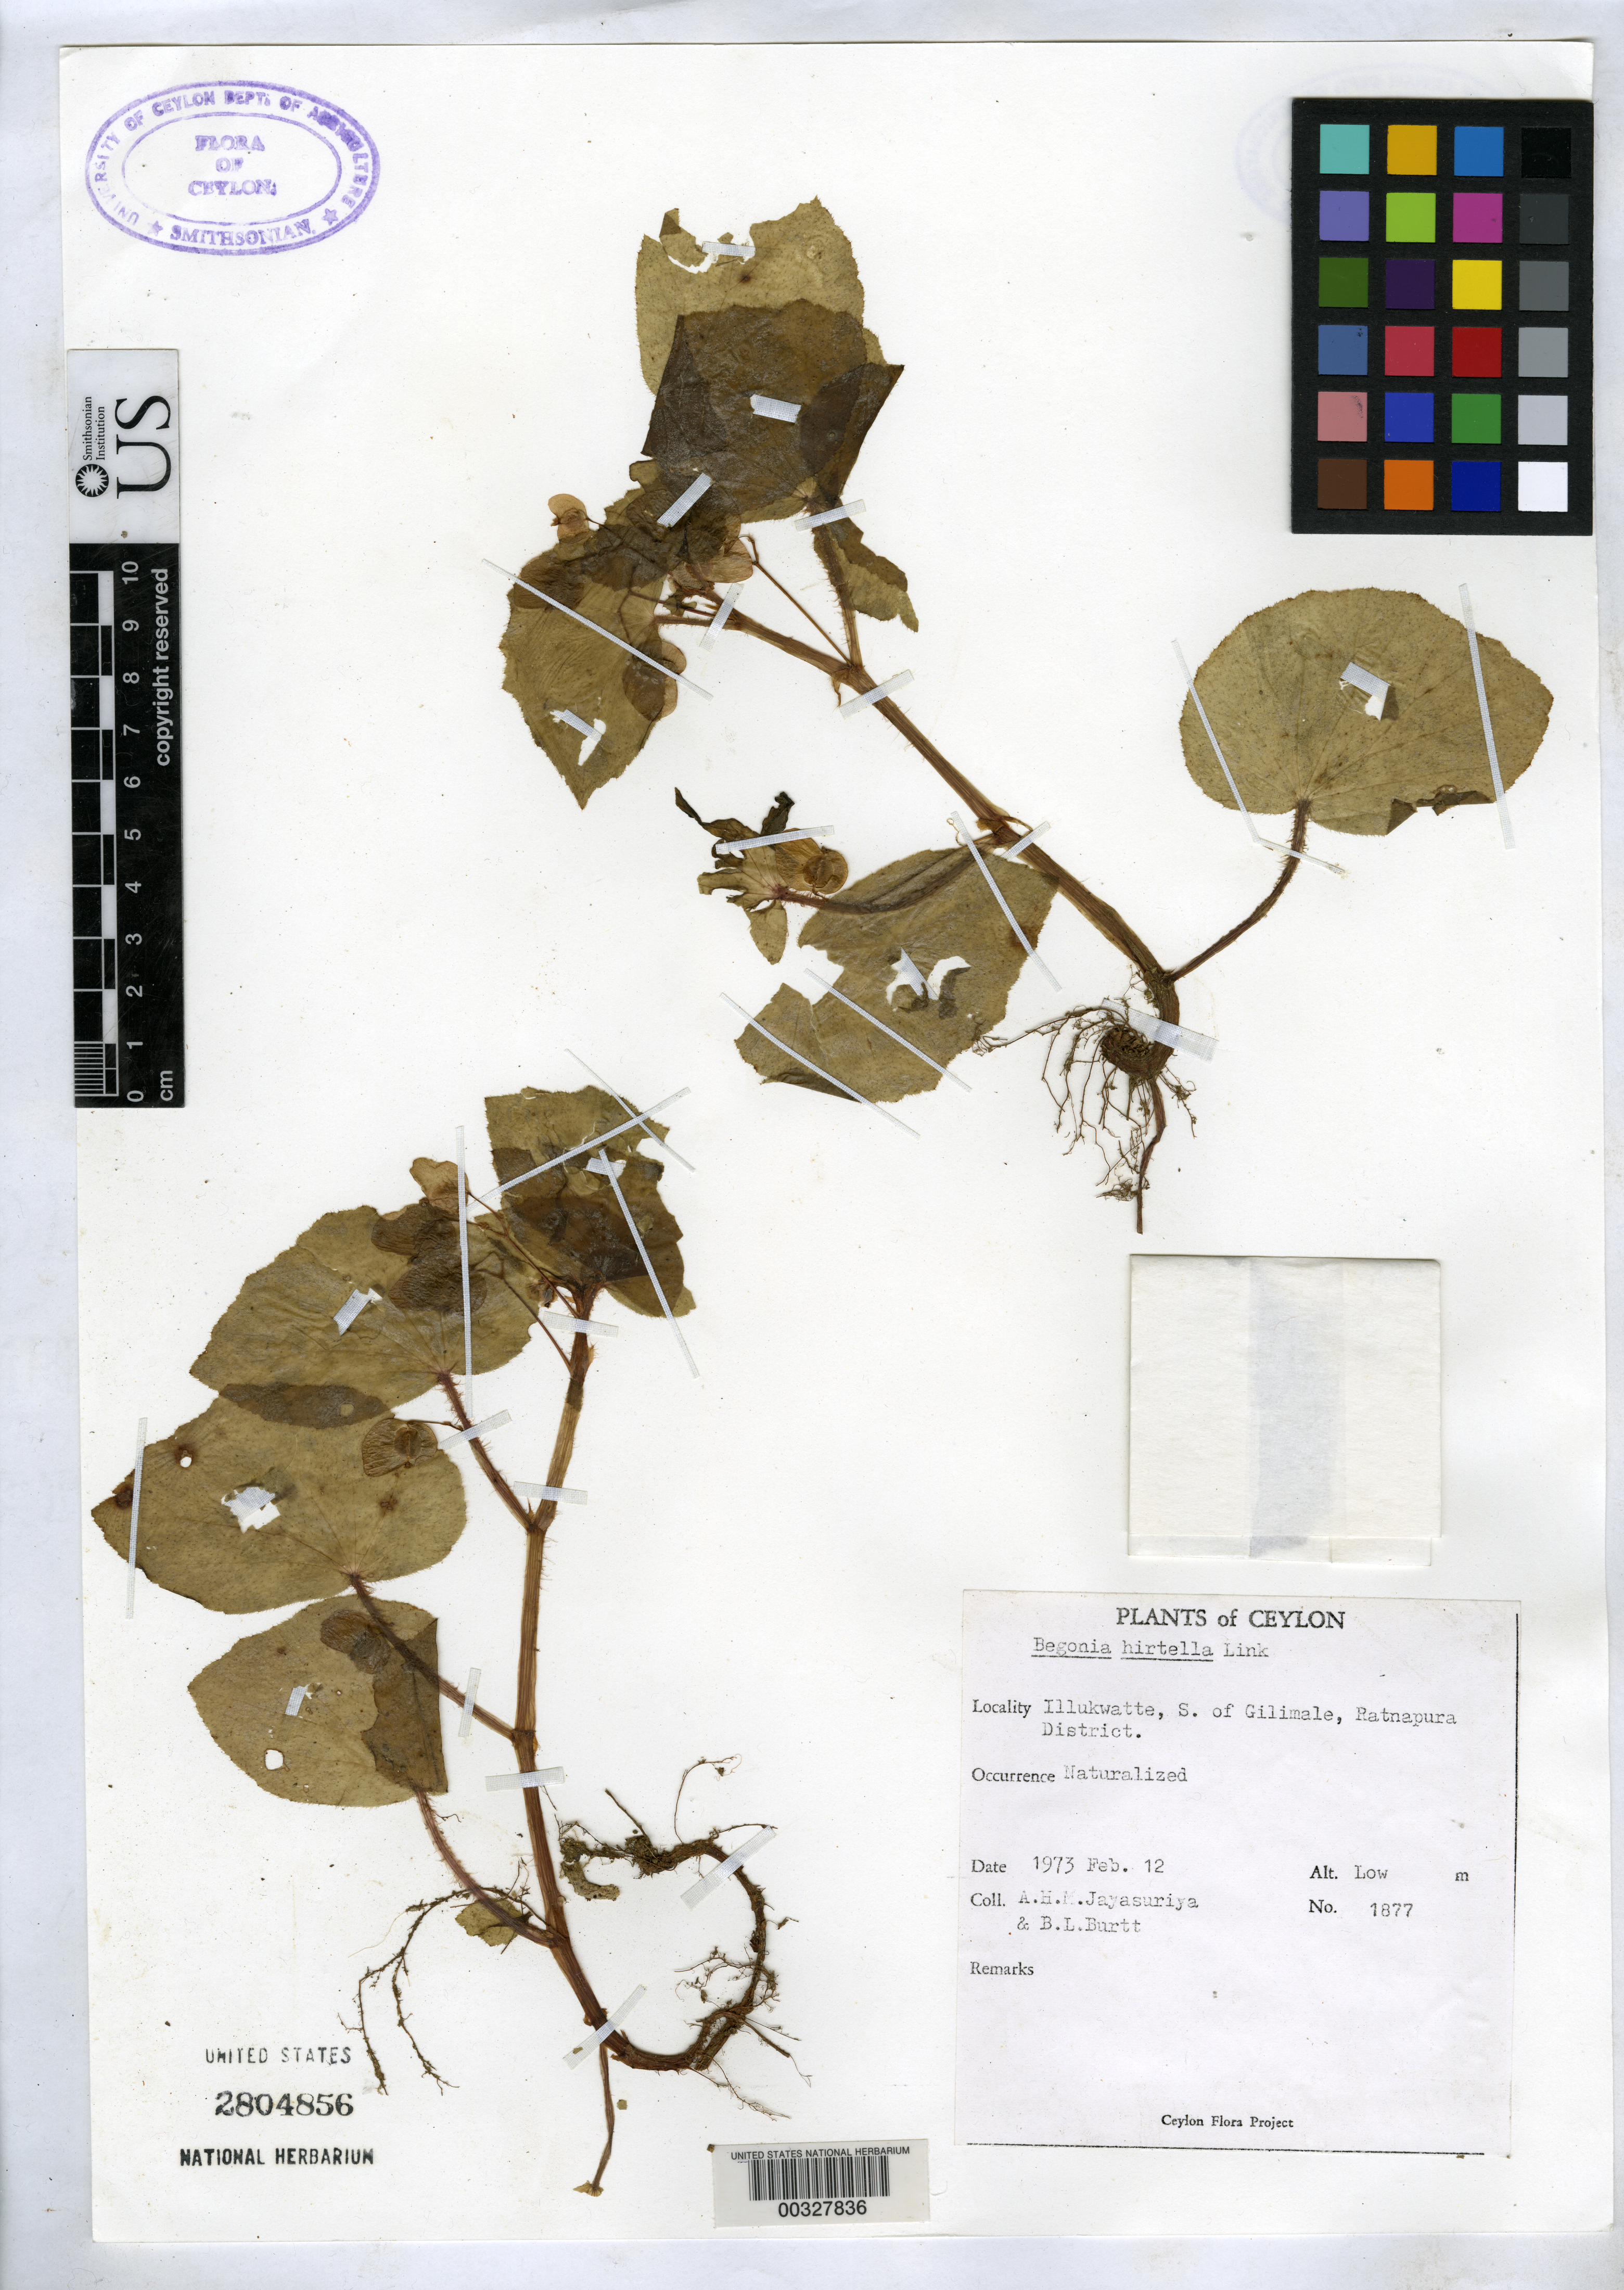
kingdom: Plantae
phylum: Tracheophyta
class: Magnoliopsida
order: Cucurbitales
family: Begoniaceae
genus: Begonia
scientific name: Begonia hirtella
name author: Link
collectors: A. H. Jayasuriya & B. L. Burtt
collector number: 1877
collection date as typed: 12 Feb 1973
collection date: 1973-02-12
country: Sri Lanka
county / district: Ratnapura Dist.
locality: Illukwatte, s of gilimale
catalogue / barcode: US 2804856